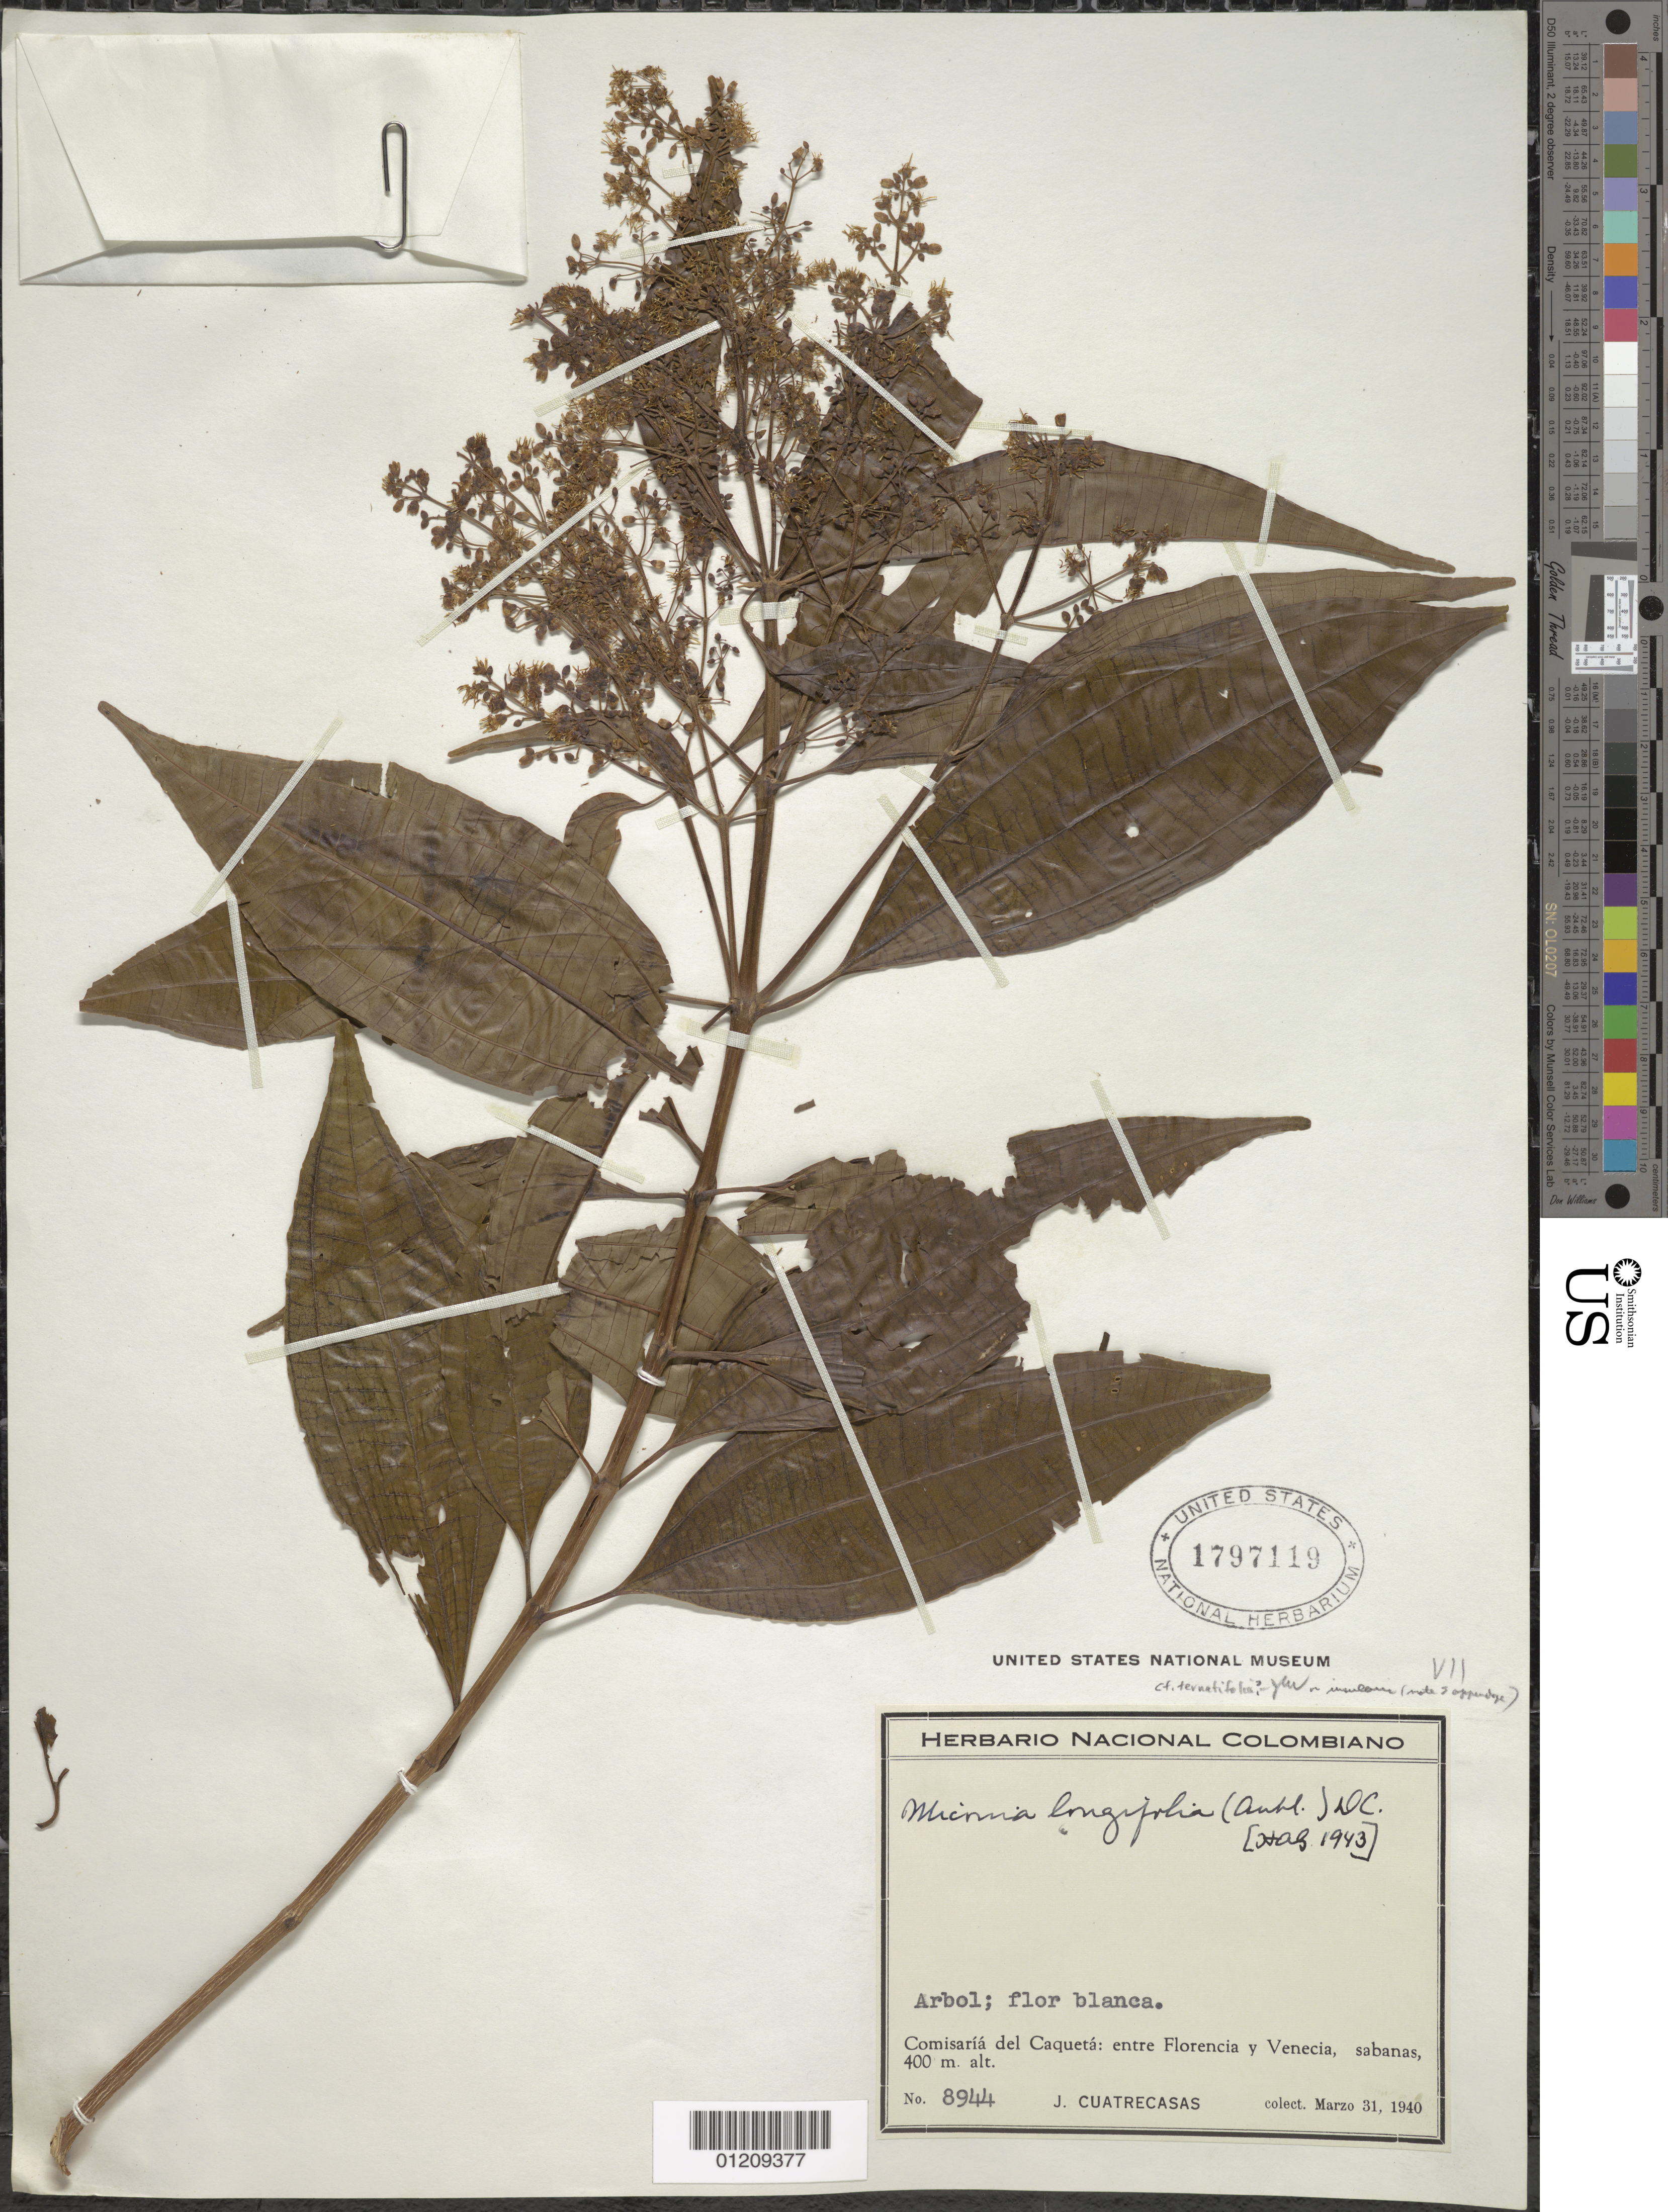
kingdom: Plantae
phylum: Tracheophyta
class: Magnoliopsida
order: Myrtales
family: Melastomataceae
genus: Miconia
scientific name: Miconia ternatifolia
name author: Triana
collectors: J. Cuatrecasas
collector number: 8944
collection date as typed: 31 Mar 1940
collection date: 1940-03-31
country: Colombia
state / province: Caquetá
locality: Between Florencia and Venecia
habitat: sabanas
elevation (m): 400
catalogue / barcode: US 1797119